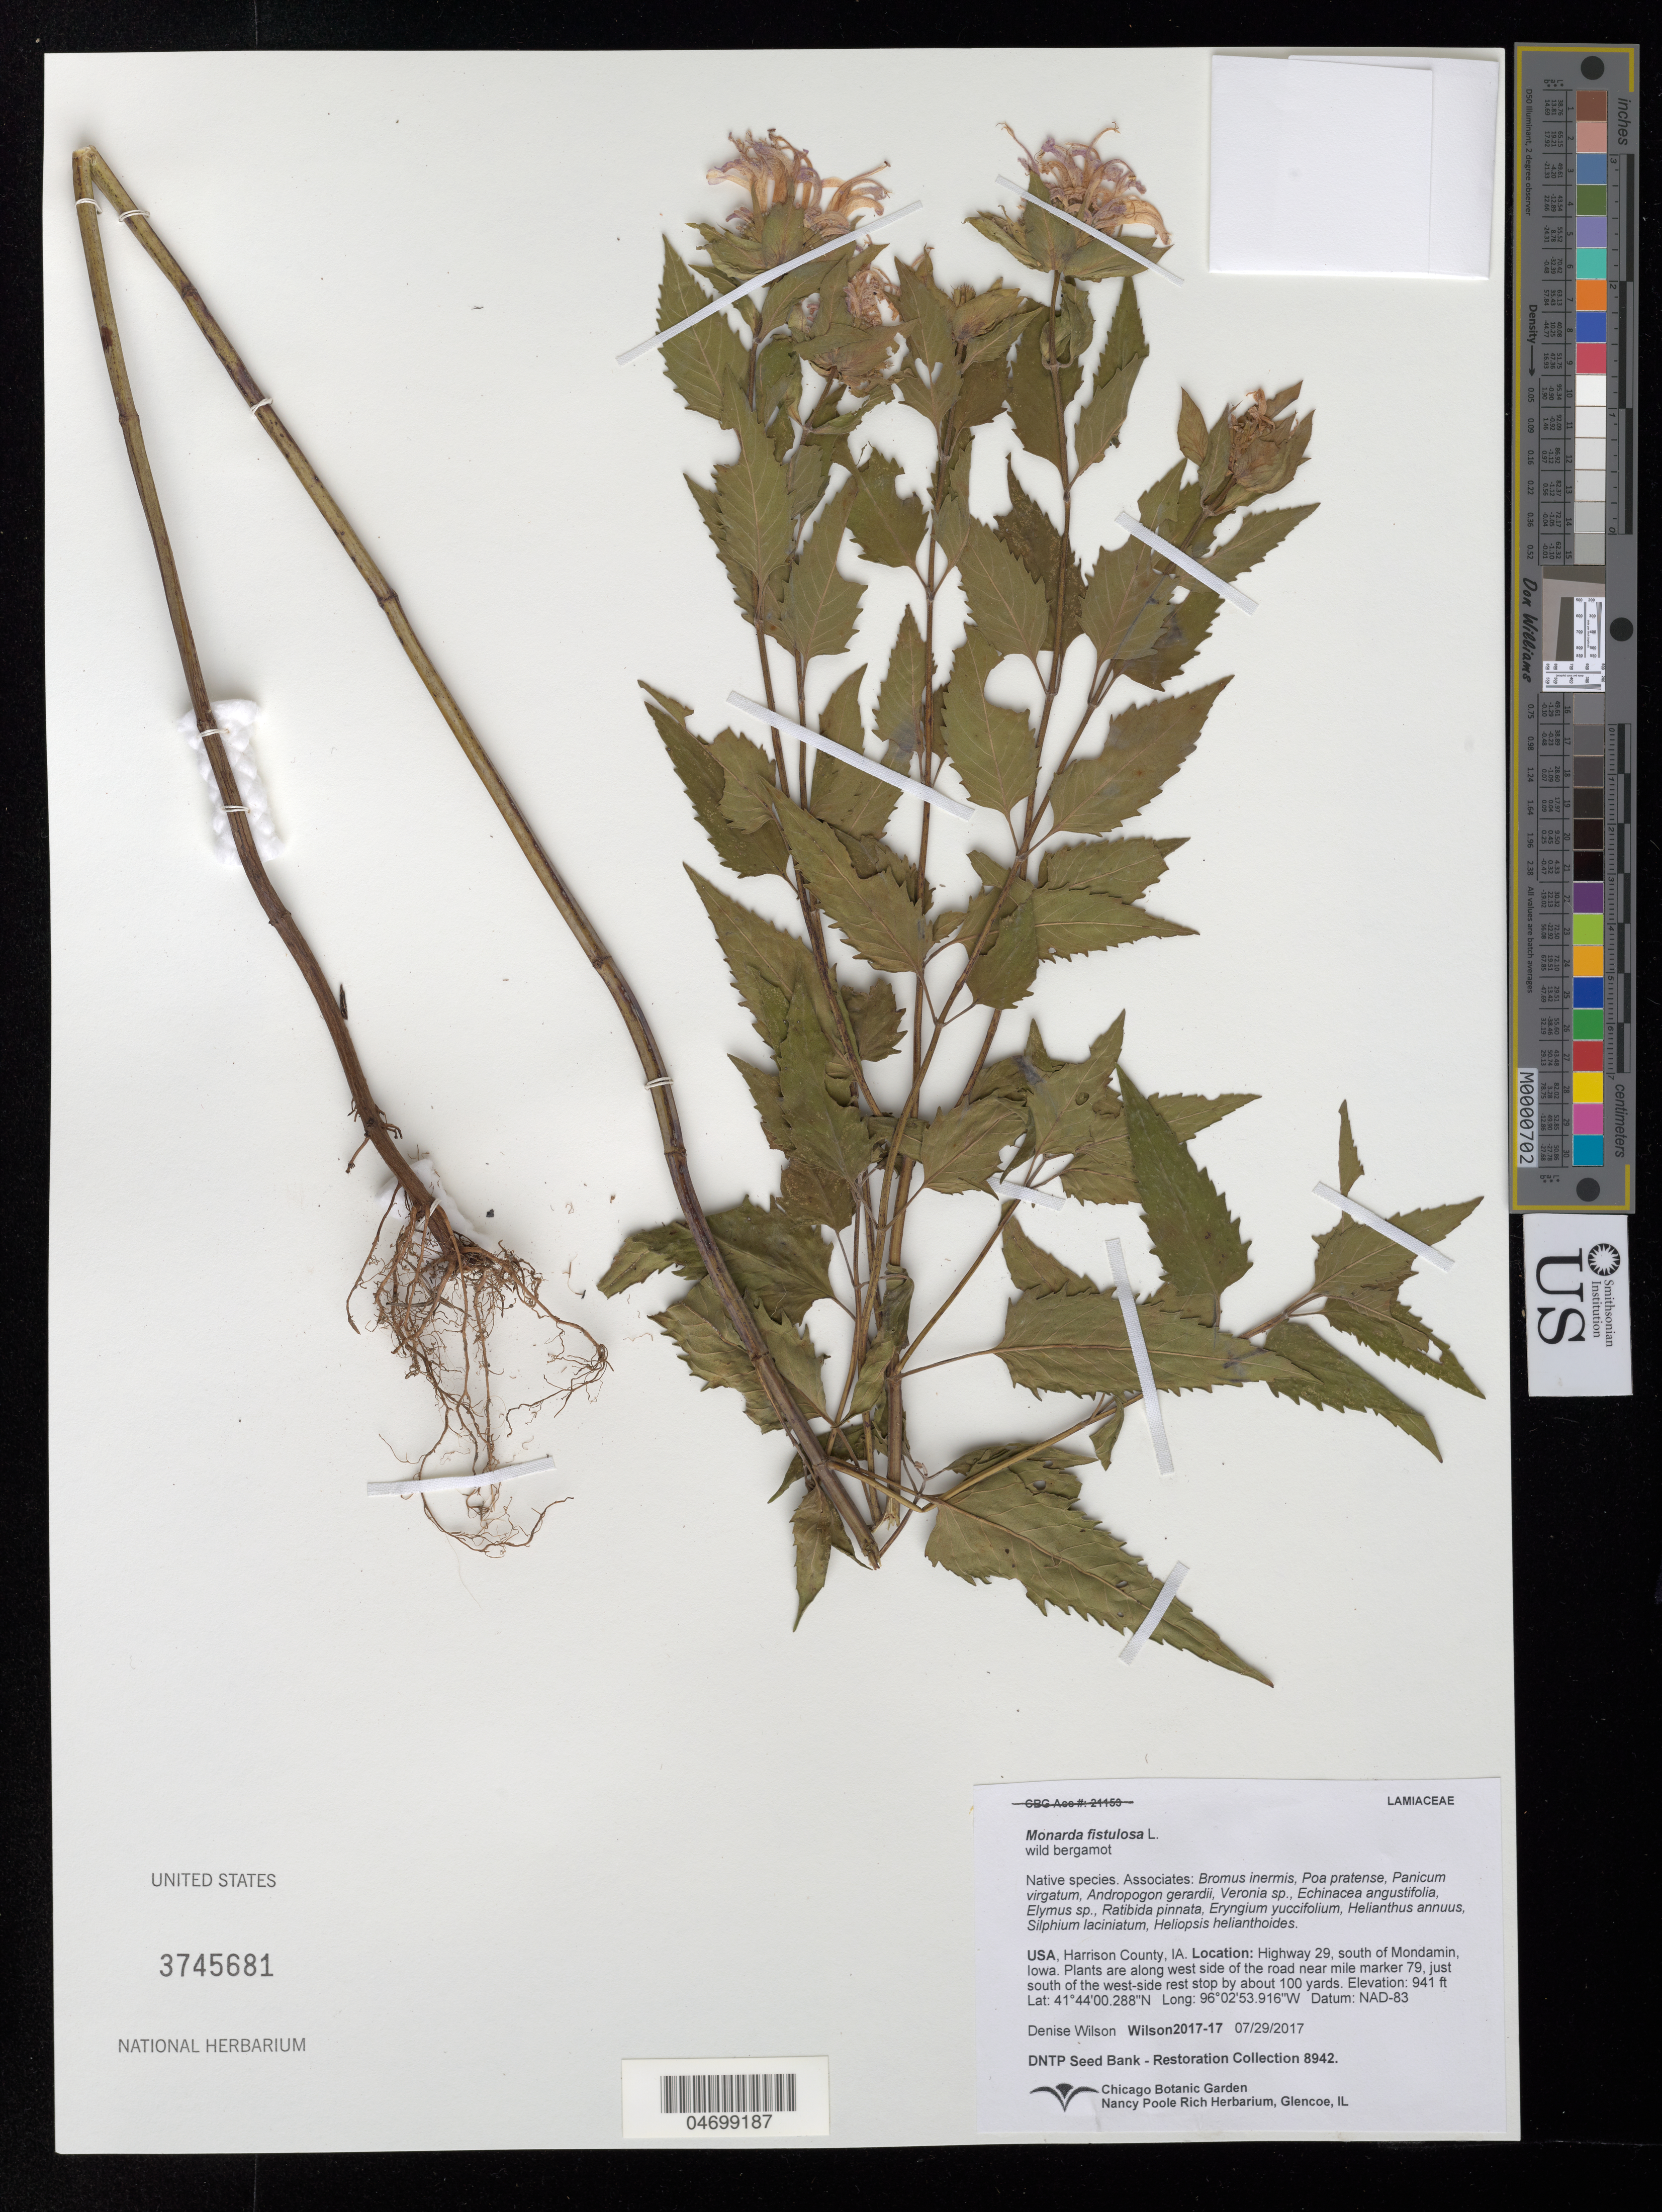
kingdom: Plantae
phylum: Tracheophyta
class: Magnoliopsida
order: Lamiales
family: Lamiaceae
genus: Monarda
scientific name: Monarda fistulosa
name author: L.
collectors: D. Wilson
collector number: Wilson2017-17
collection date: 2017-07-29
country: United States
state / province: Iowa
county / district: Harrison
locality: Highway 29, south of Mondamin, Iowa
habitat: With Bromus inermis, Poa pratense, Veronia sp., Elymus sp., etc.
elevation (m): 287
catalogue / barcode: US 3745681